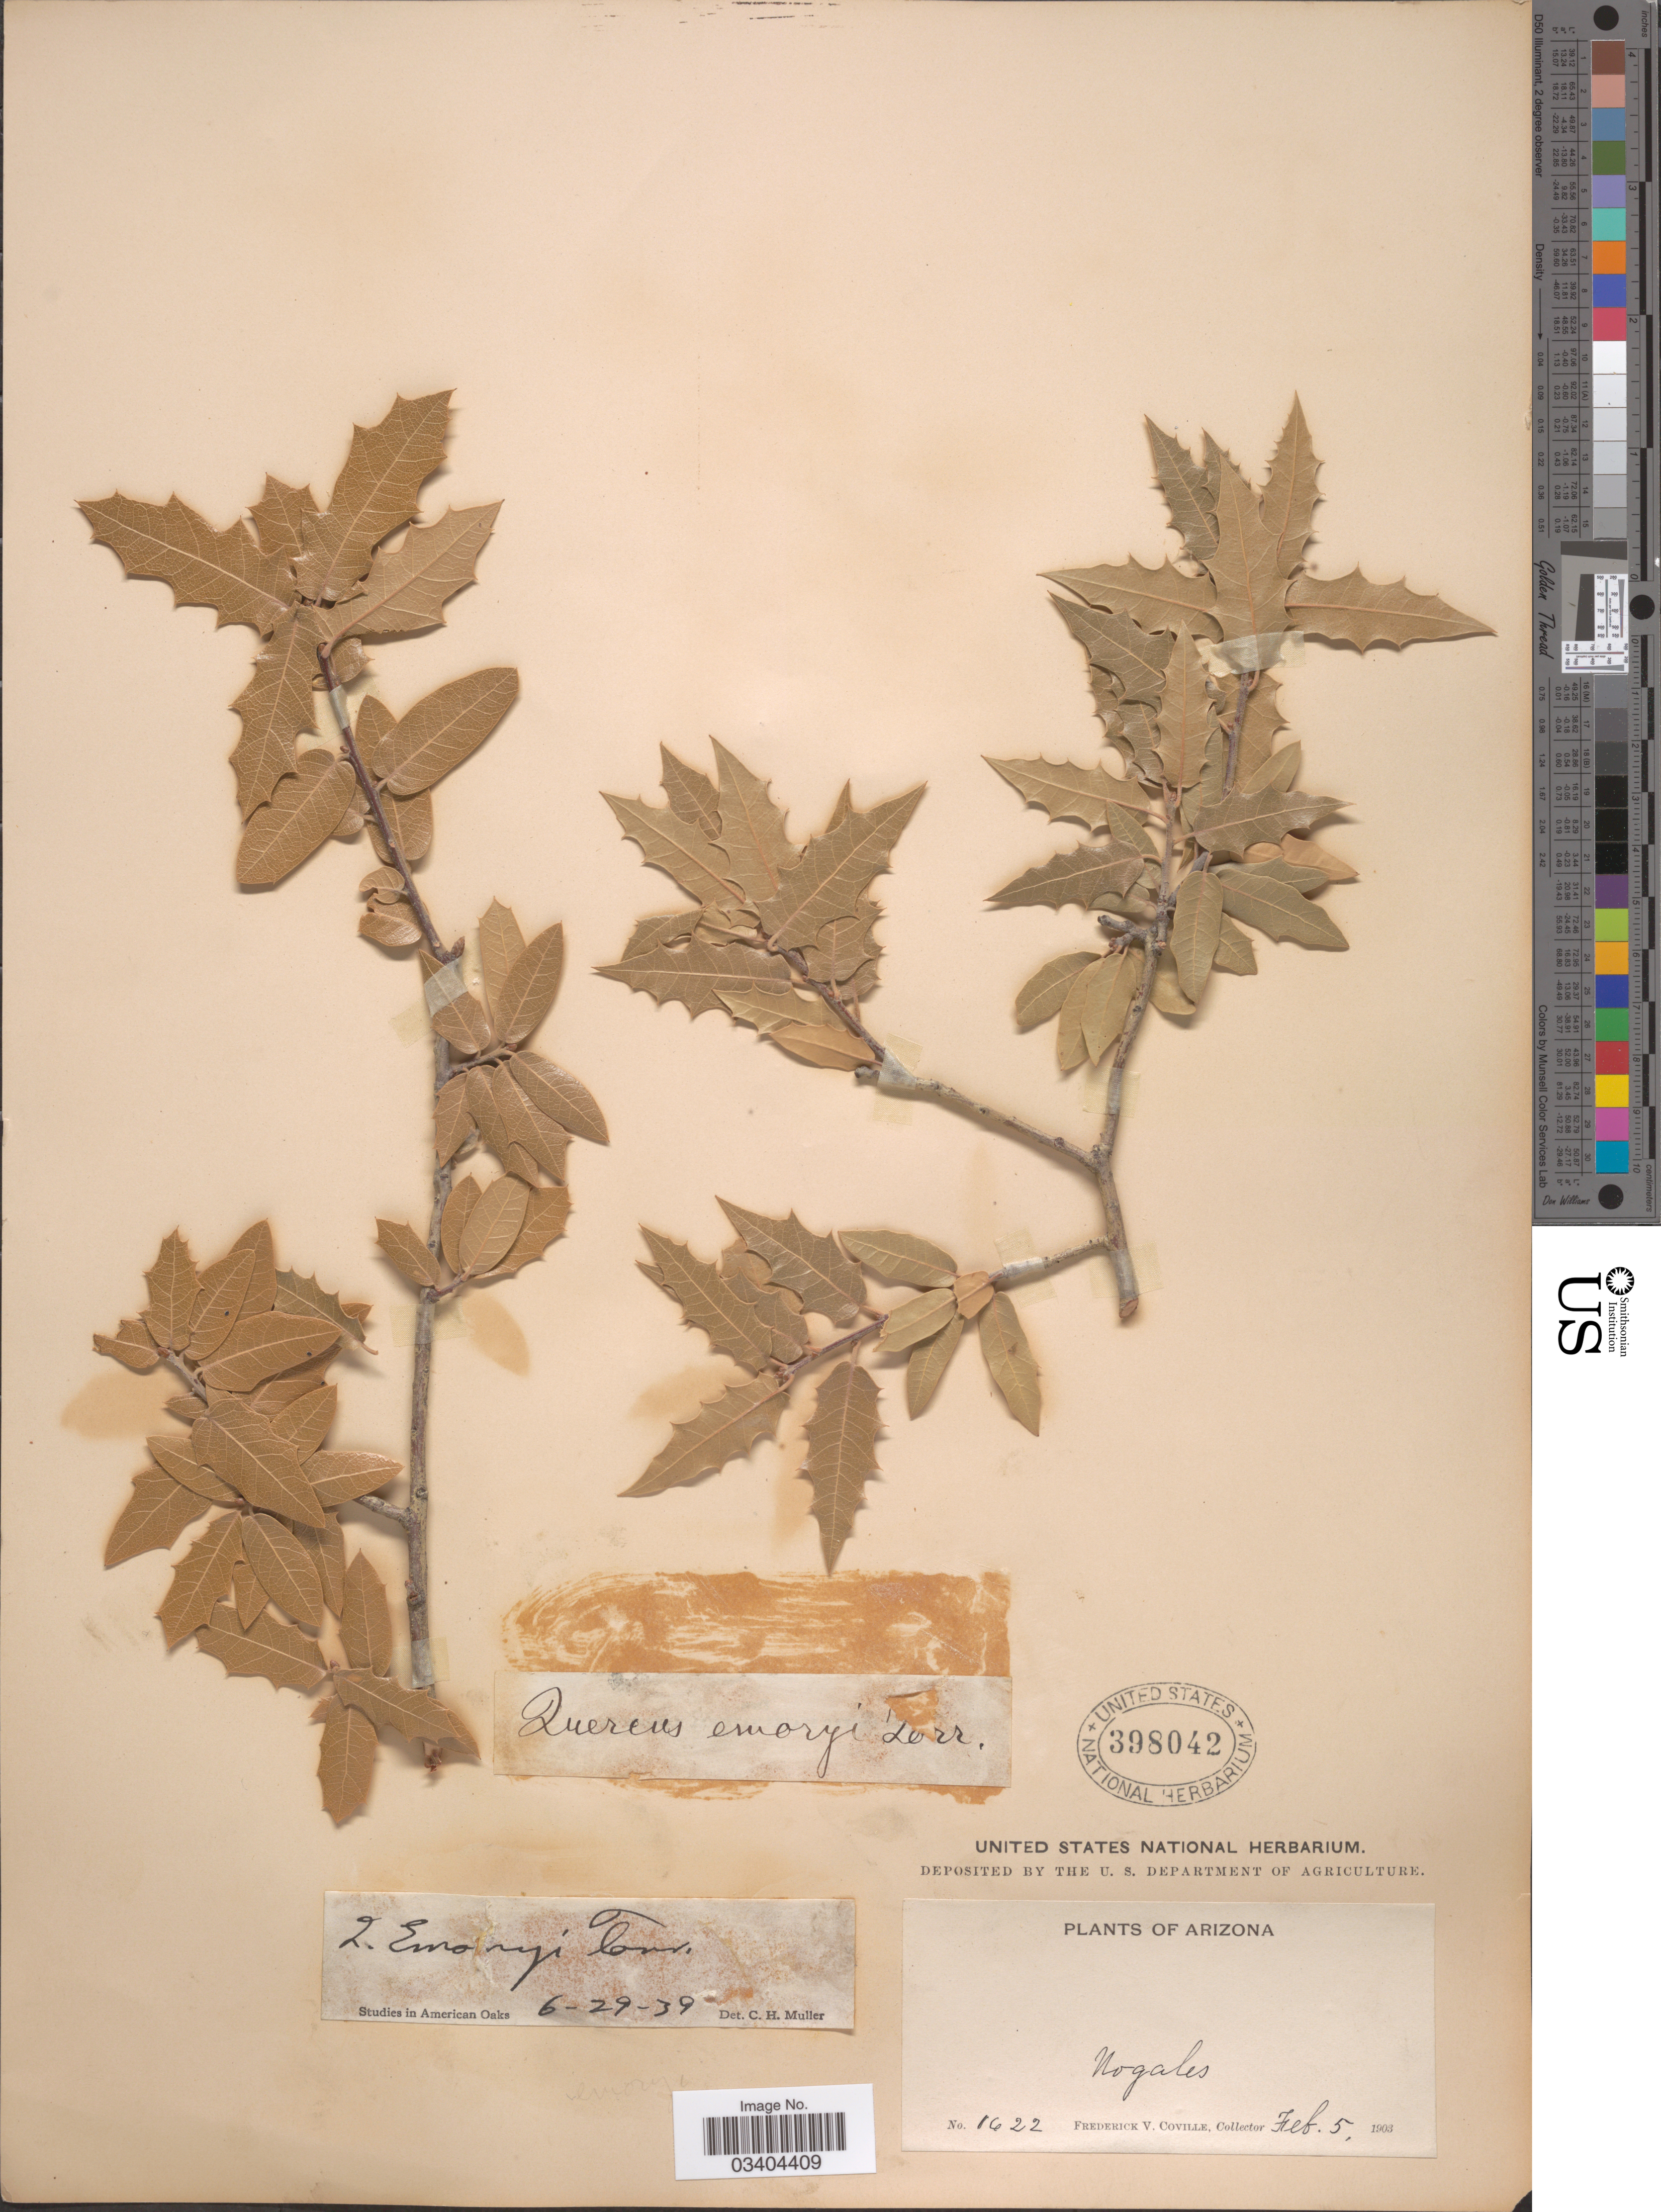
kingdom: Plantae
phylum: Tracheophyta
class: Magnoliopsida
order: Fagales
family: Fagaceae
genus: Quercus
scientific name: Quercus emoryi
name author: Torr. in Emory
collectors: F. V. Coville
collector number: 1622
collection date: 1902-02-05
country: United States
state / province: Arizona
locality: Nogales.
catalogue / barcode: US 398042